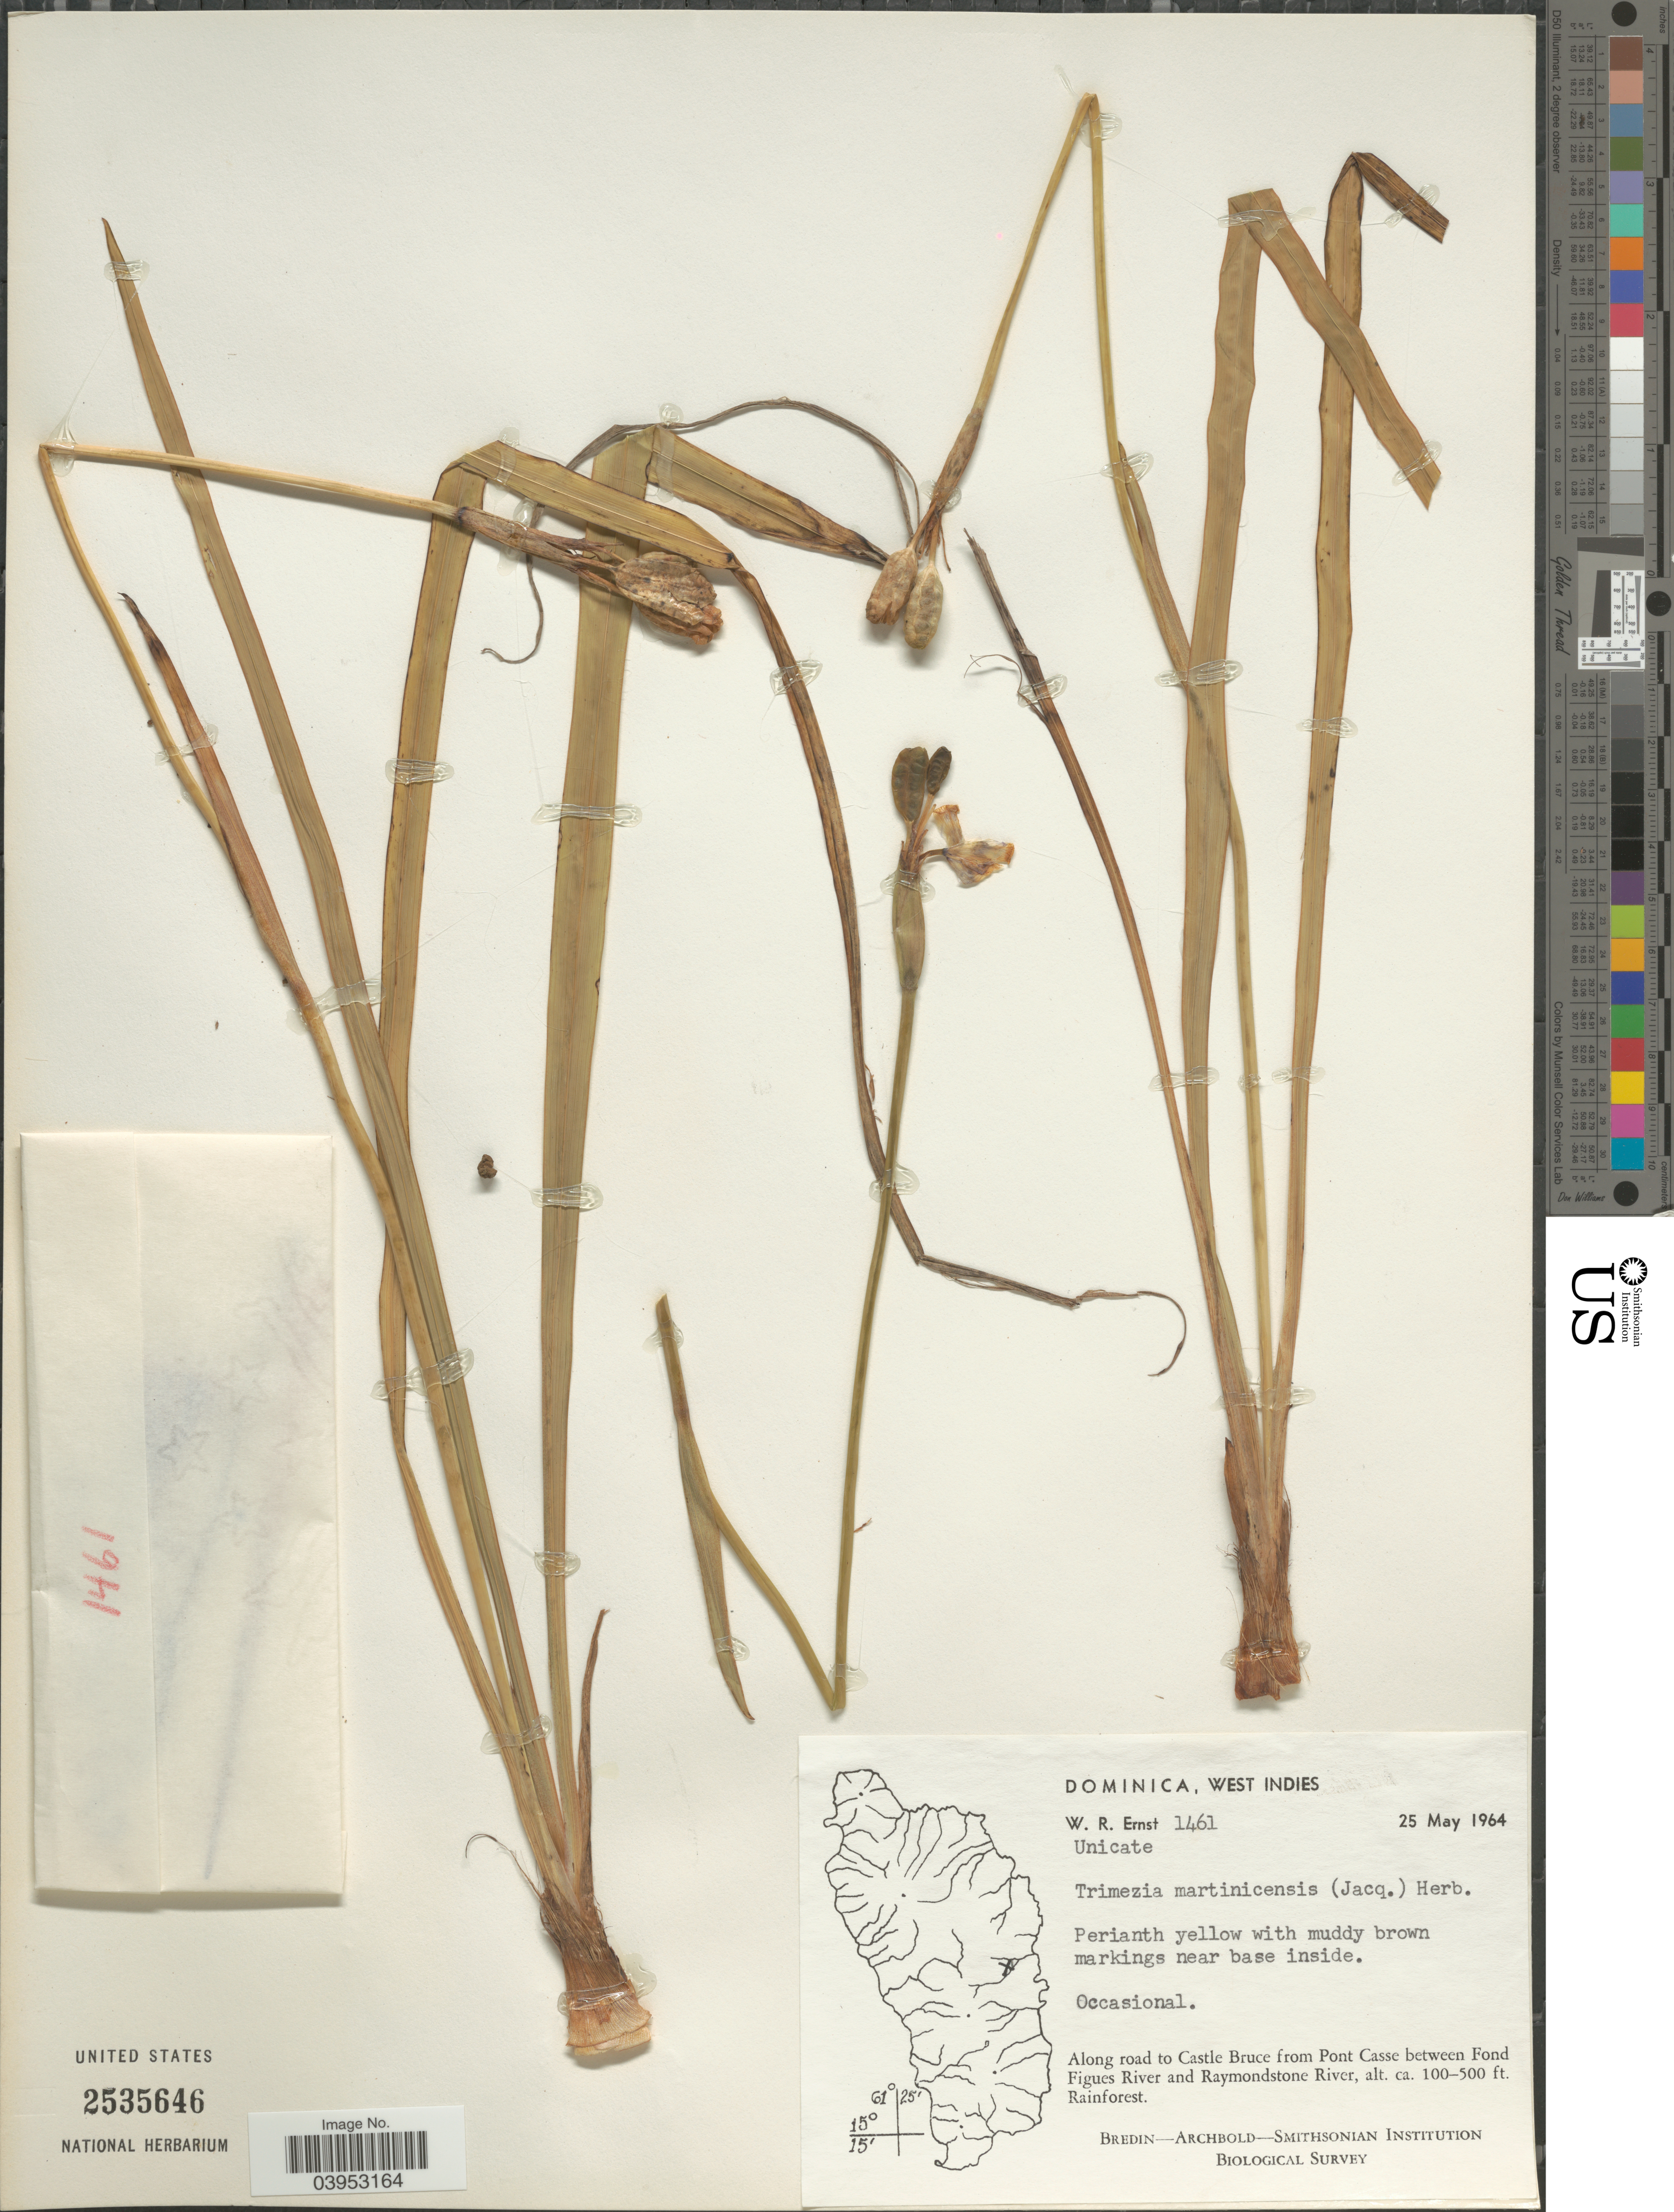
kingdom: Plantae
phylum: Tracheophyta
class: Liliopsida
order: Asparagales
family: Iridaceae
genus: Trimezia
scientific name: Trimezia martinicensis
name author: (Jacq.) Herb.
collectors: W. R. Ernst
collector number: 1461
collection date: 1964-05-25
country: Dominica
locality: West Indies. Along road to Castle Bruce from Pont Casse between Fond Figues River and Raymondstone River.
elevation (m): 30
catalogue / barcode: US 2535646